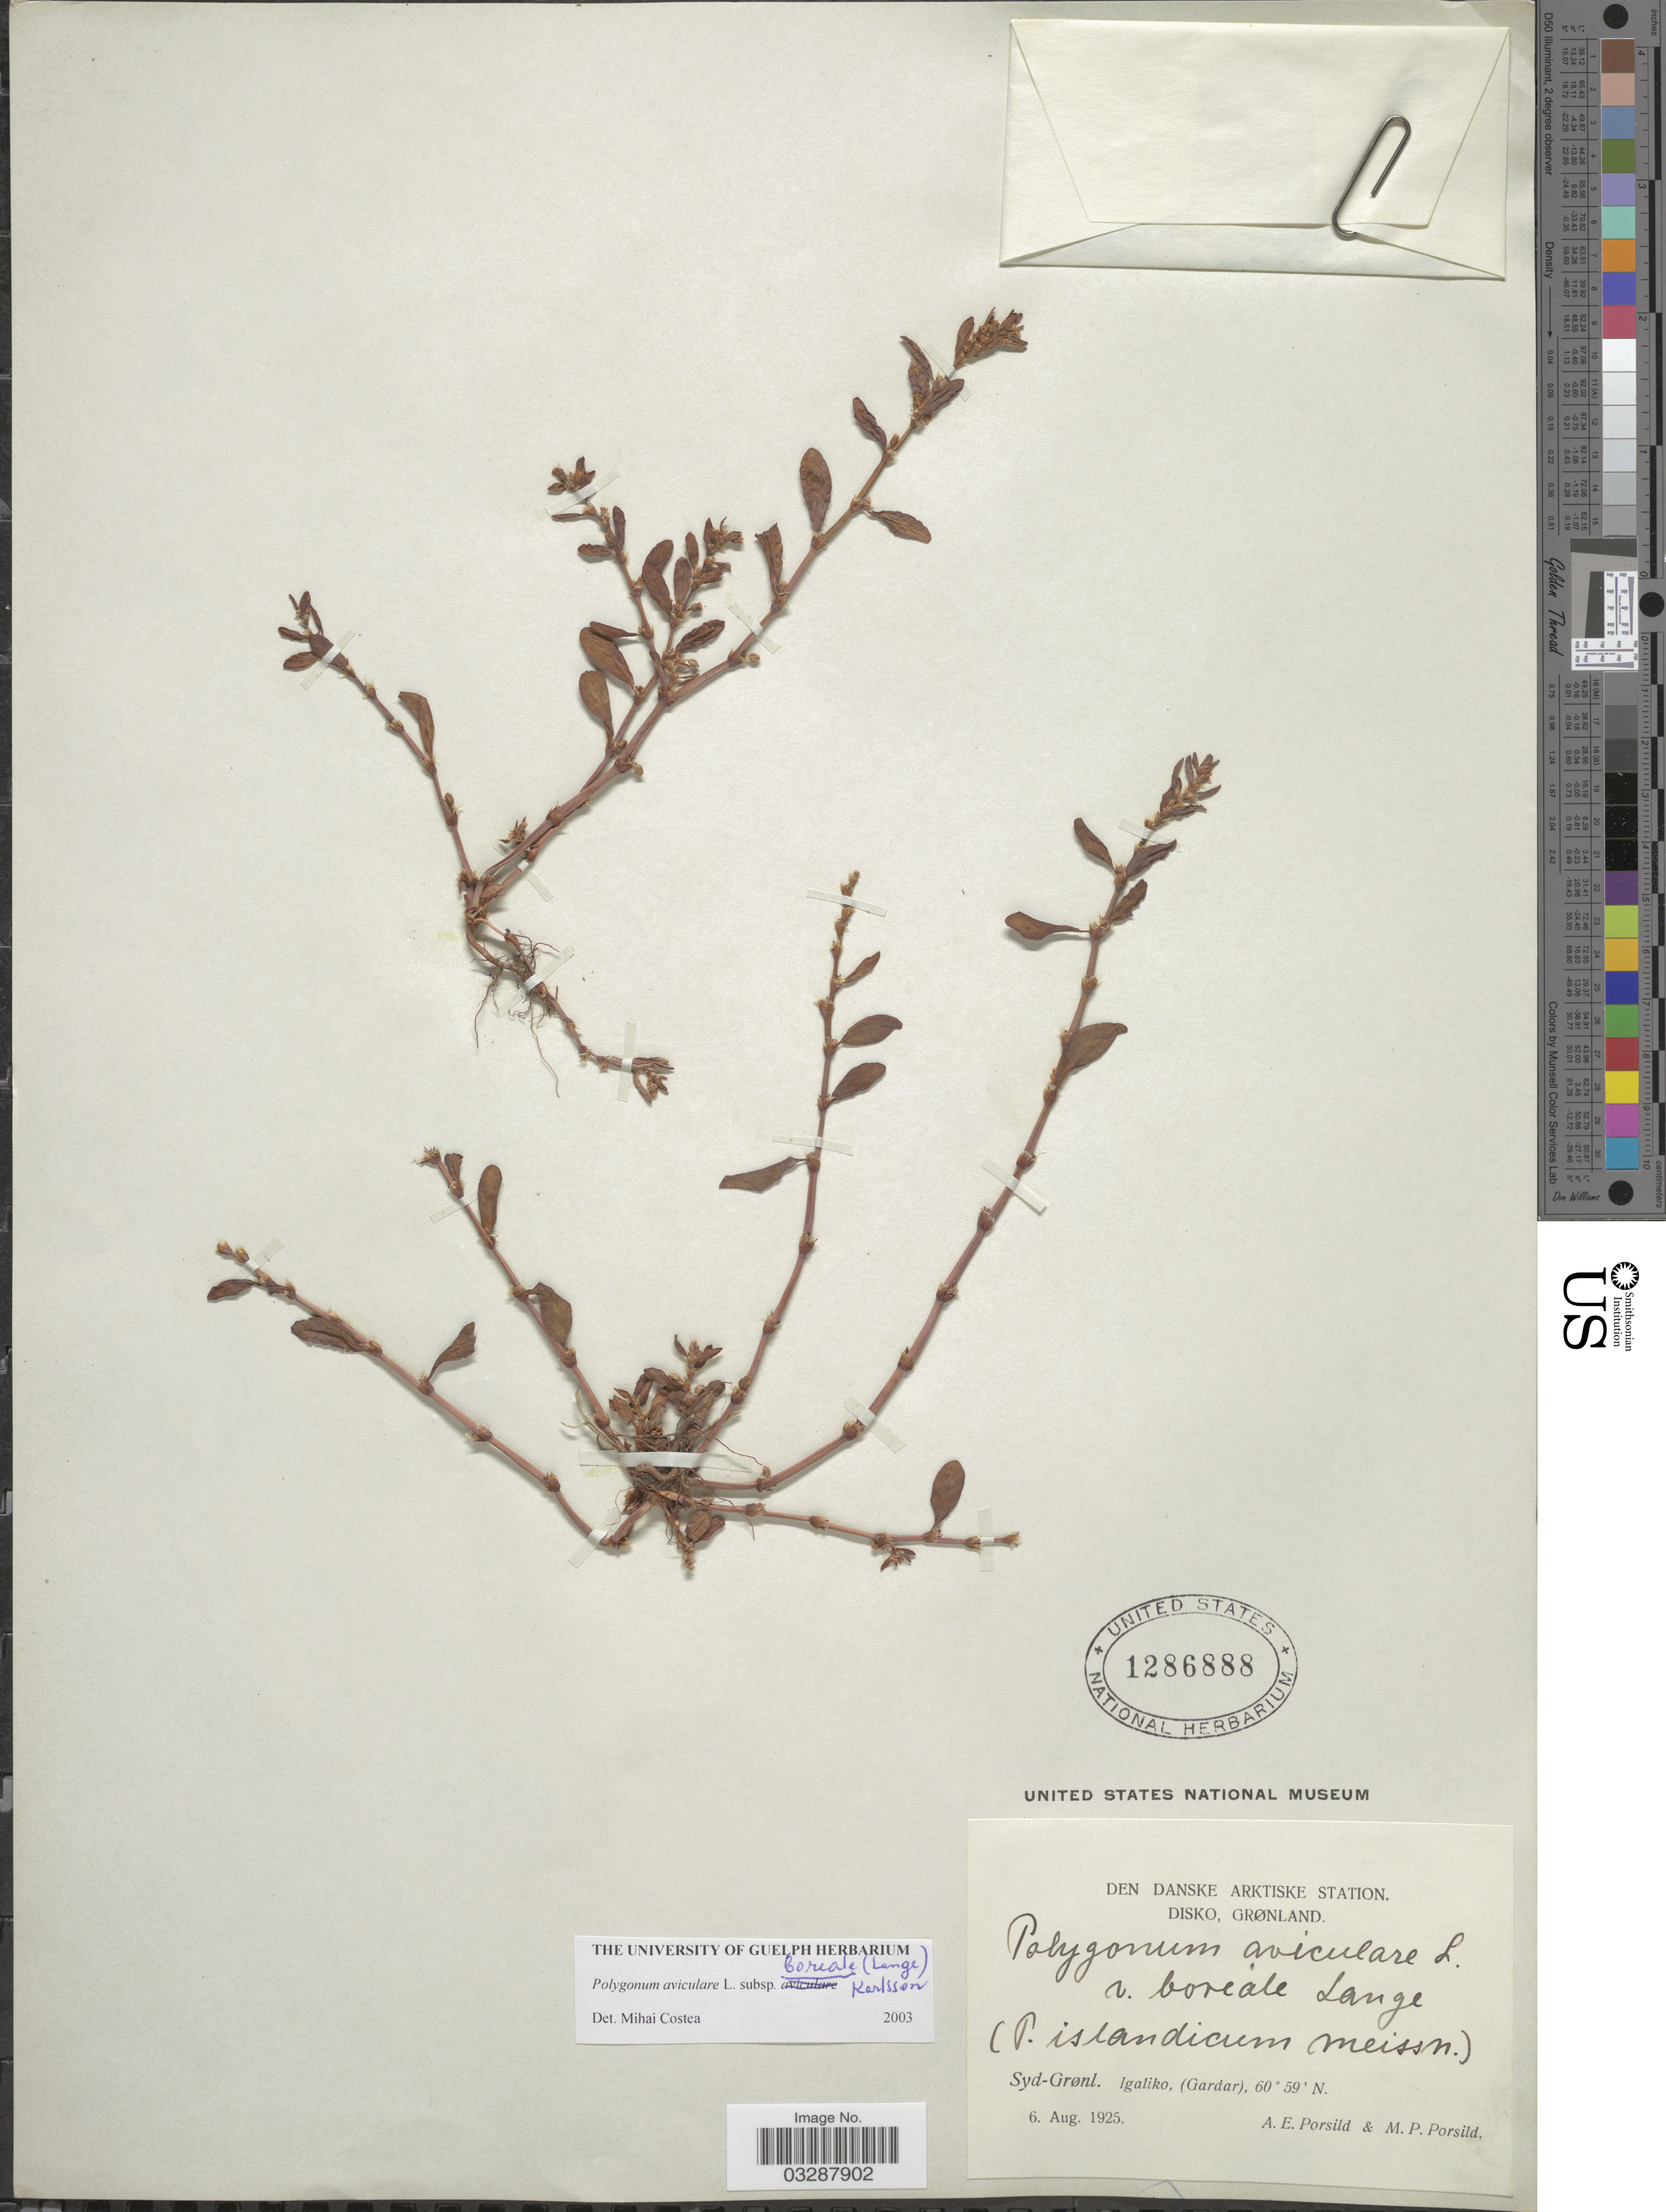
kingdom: Plantae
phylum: Tracheophyta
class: Magnoliopsida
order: Caryophyllales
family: Polygonaceae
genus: Polygonum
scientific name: Polygonum aviculare subsp. boreale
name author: (Lange) Karlsson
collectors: A. E. Porsild & M. P. Porsild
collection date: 1925-08-06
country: Greenland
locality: Den Danske Arktiske Station. Disko, Grønland, Syd-Grønl. Igaliko (Gardar).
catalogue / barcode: US 1286888